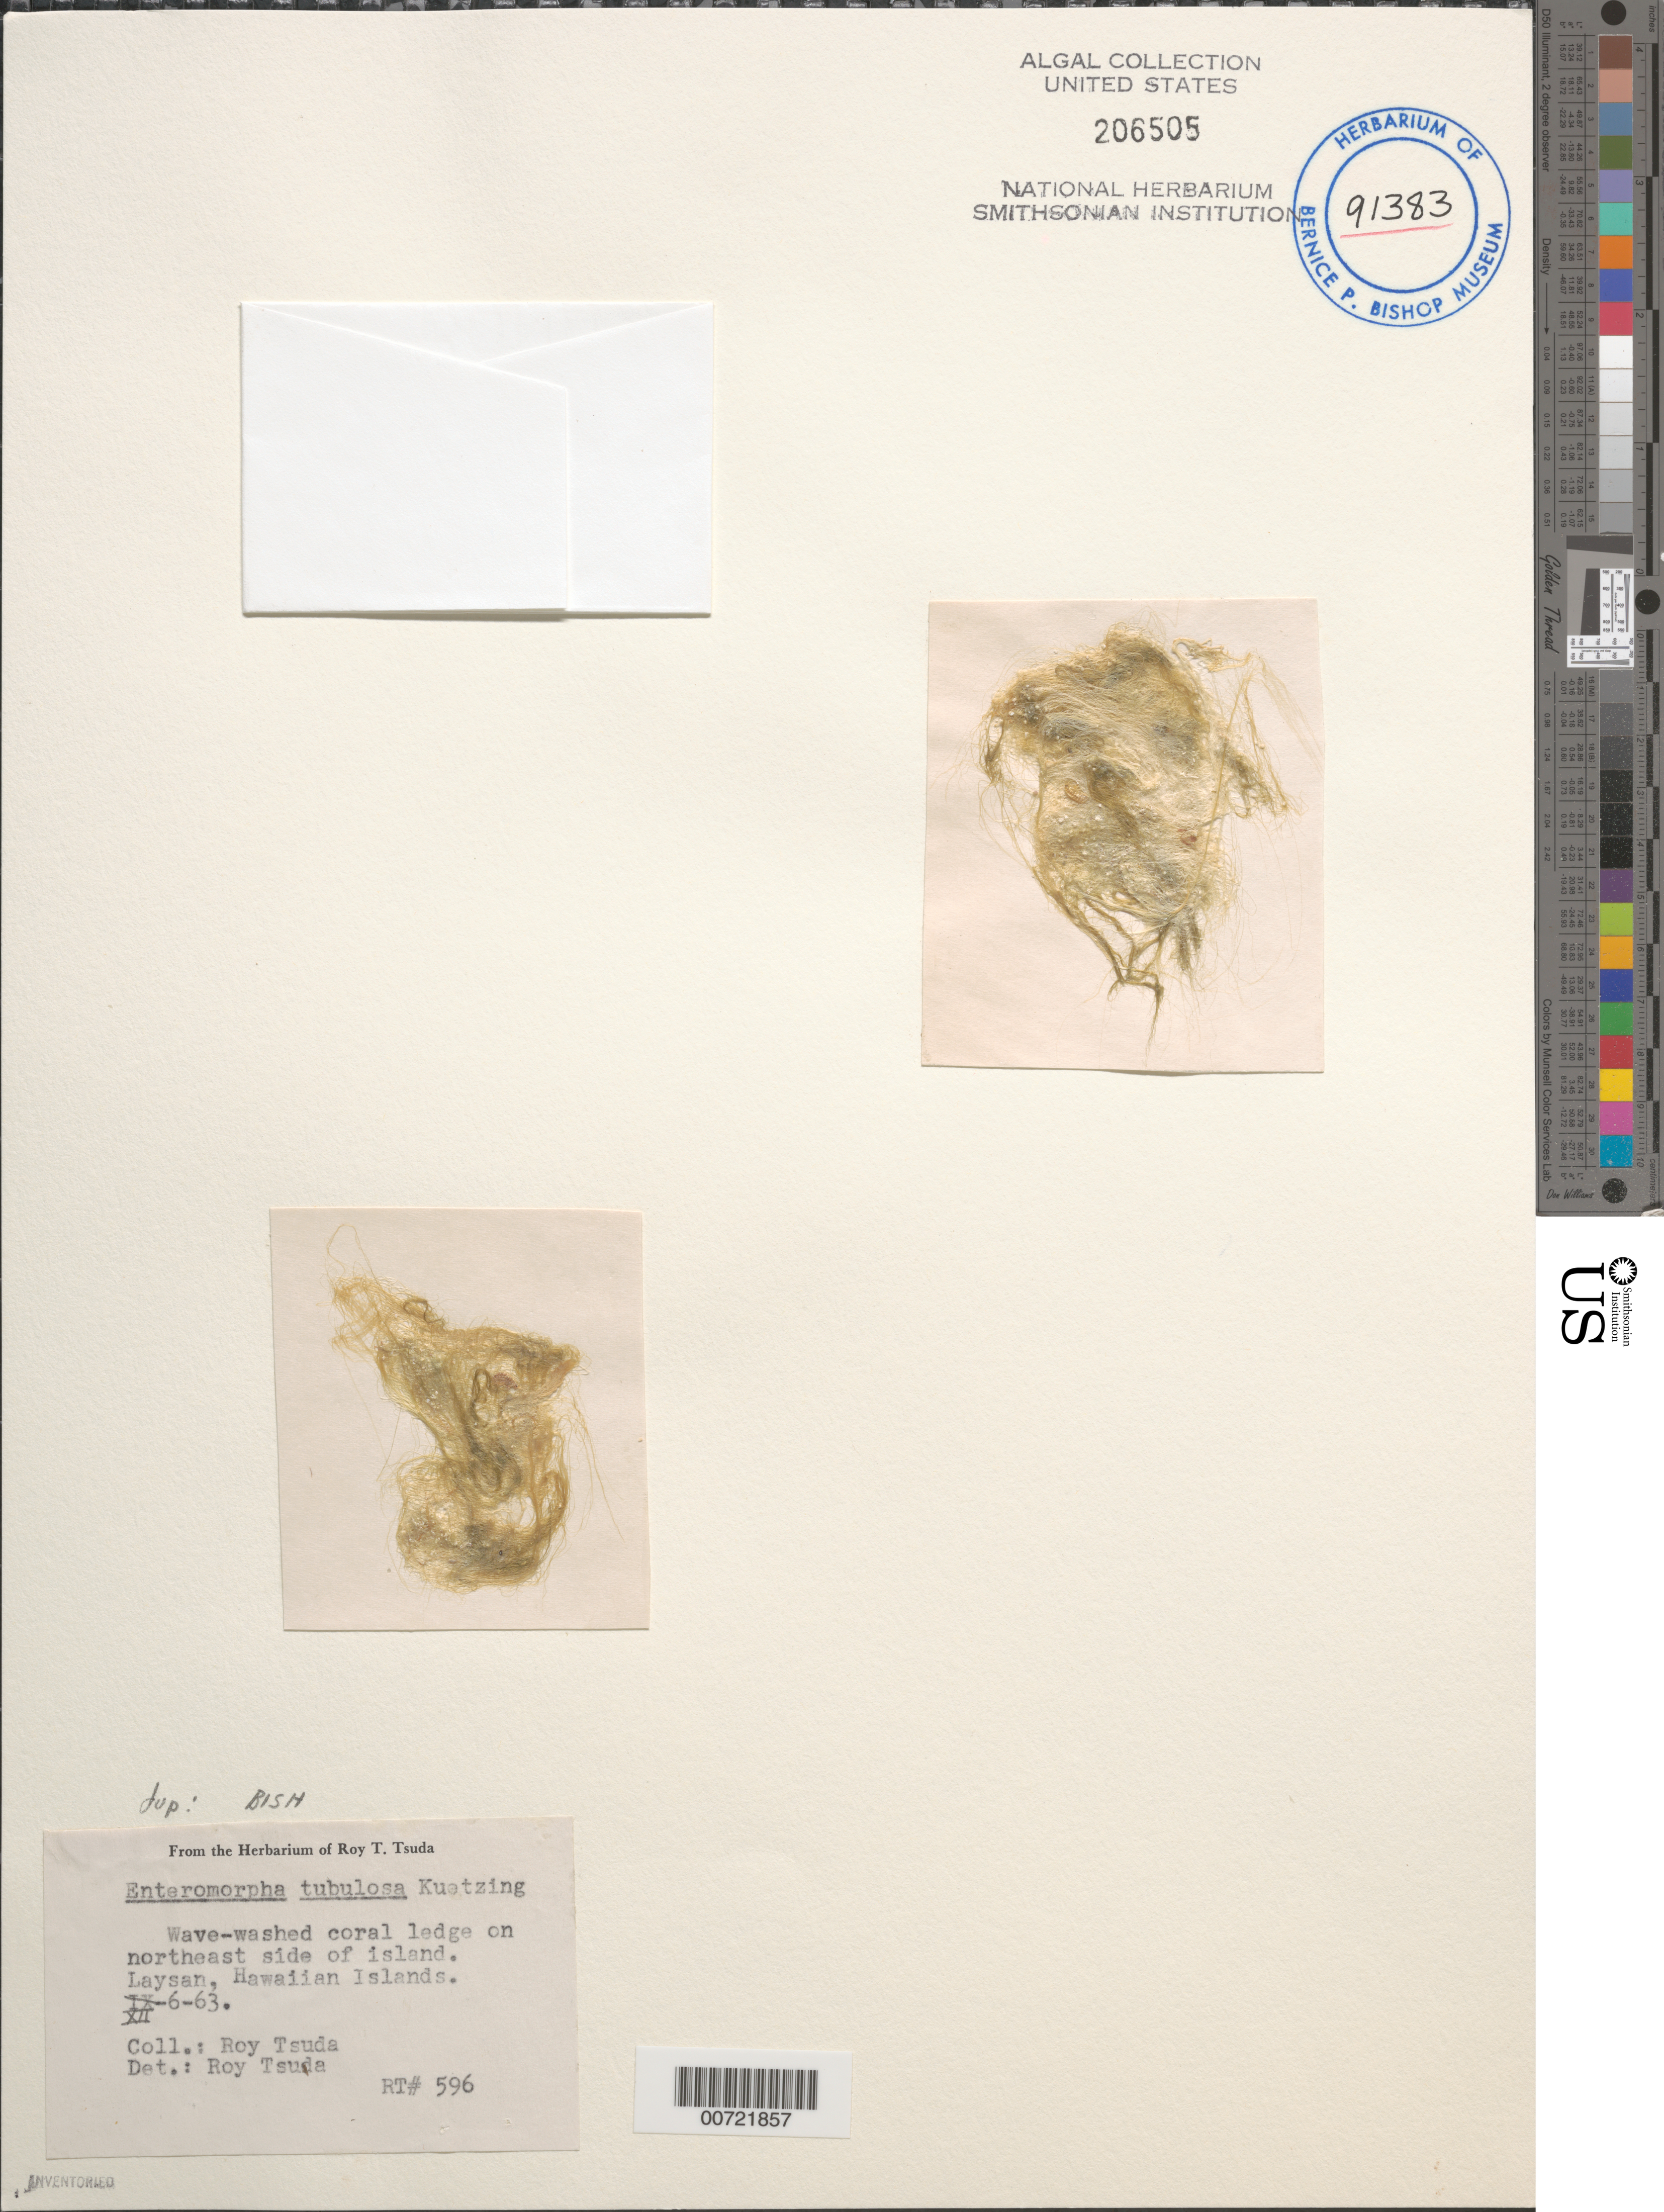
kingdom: Plantae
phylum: Chlorophyta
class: Ulvophyceae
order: Ulvales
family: Ulvaceae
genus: Ulva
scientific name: Ulva flexuosa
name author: Wulfen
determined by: Algae name updating Project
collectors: R. Tsuda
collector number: RT 596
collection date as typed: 06 Dec 1963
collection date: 1963-12-06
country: United States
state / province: Hawaii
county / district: Honolulu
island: Laysan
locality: Coral ledge, northeast side of island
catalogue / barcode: US 206505